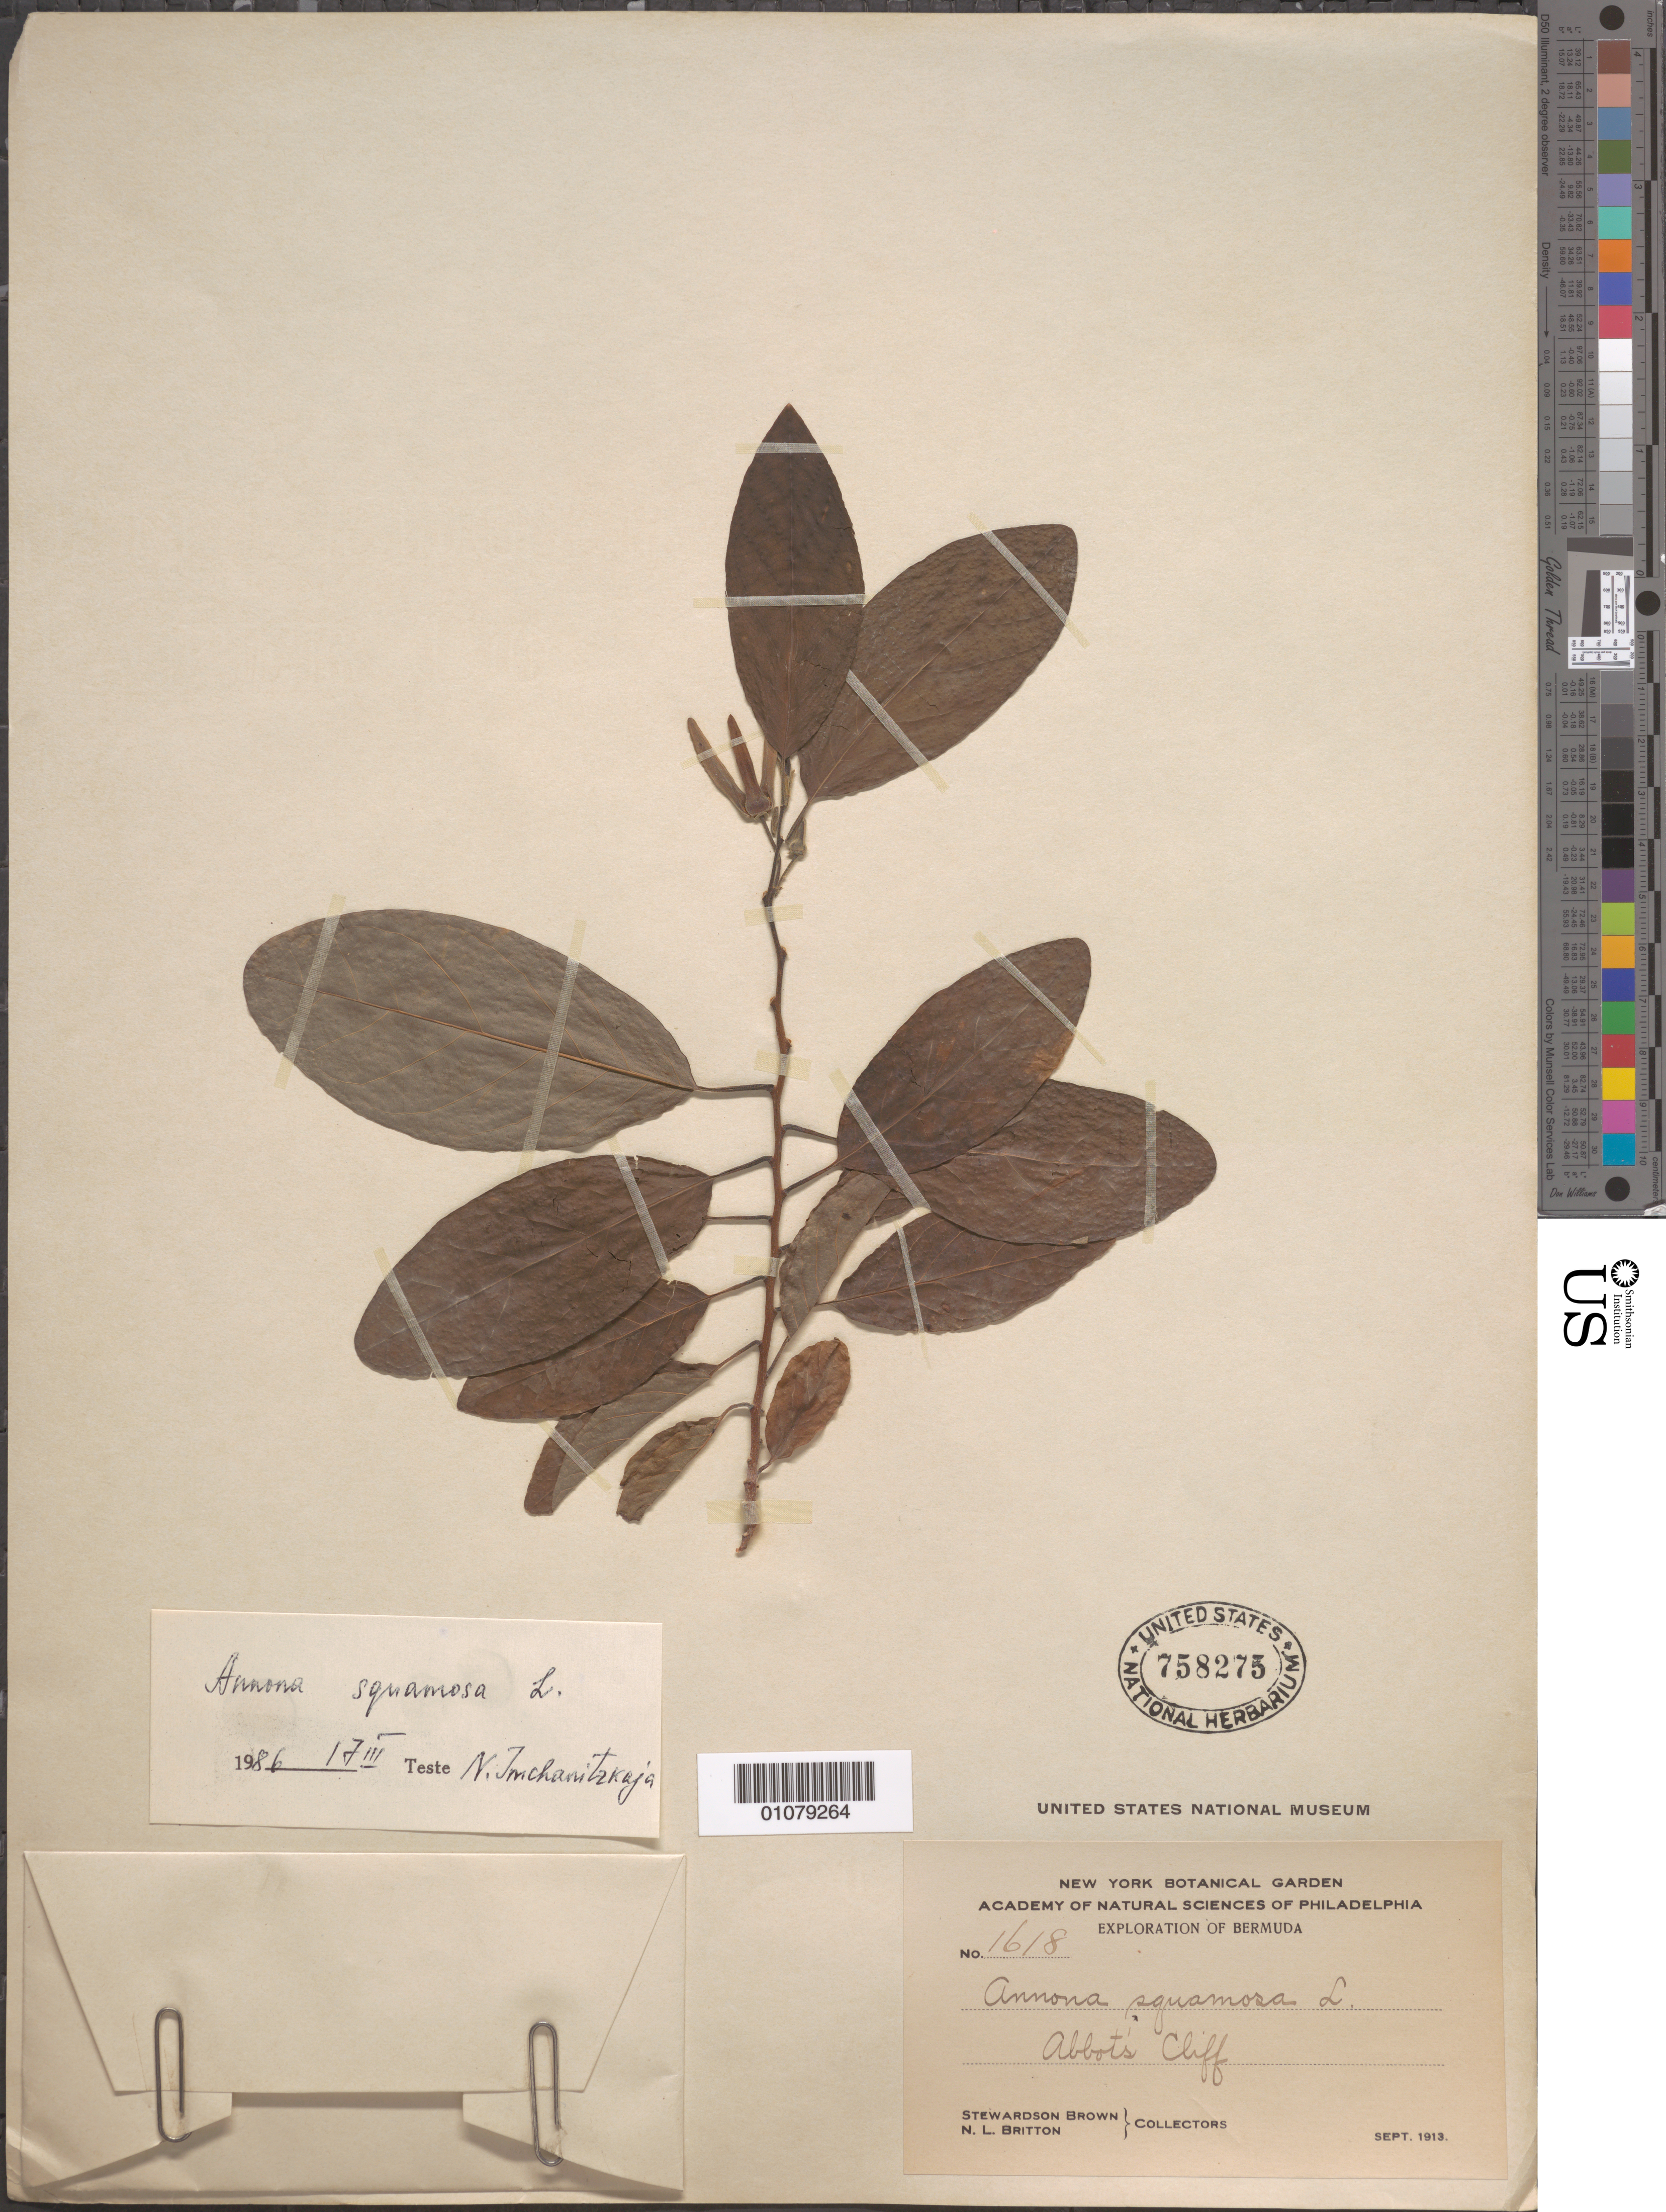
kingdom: Plantae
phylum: Tracheophyta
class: Magnoliopsida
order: Magnoliales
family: Annonaceae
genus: Annona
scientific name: Annona squamosa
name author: L.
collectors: S. Brown & N. Britton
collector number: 1618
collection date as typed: Sep 1913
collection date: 1913-09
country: Bermuda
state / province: Hamilton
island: Bermuda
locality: Abbots Cliff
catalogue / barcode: US 758275